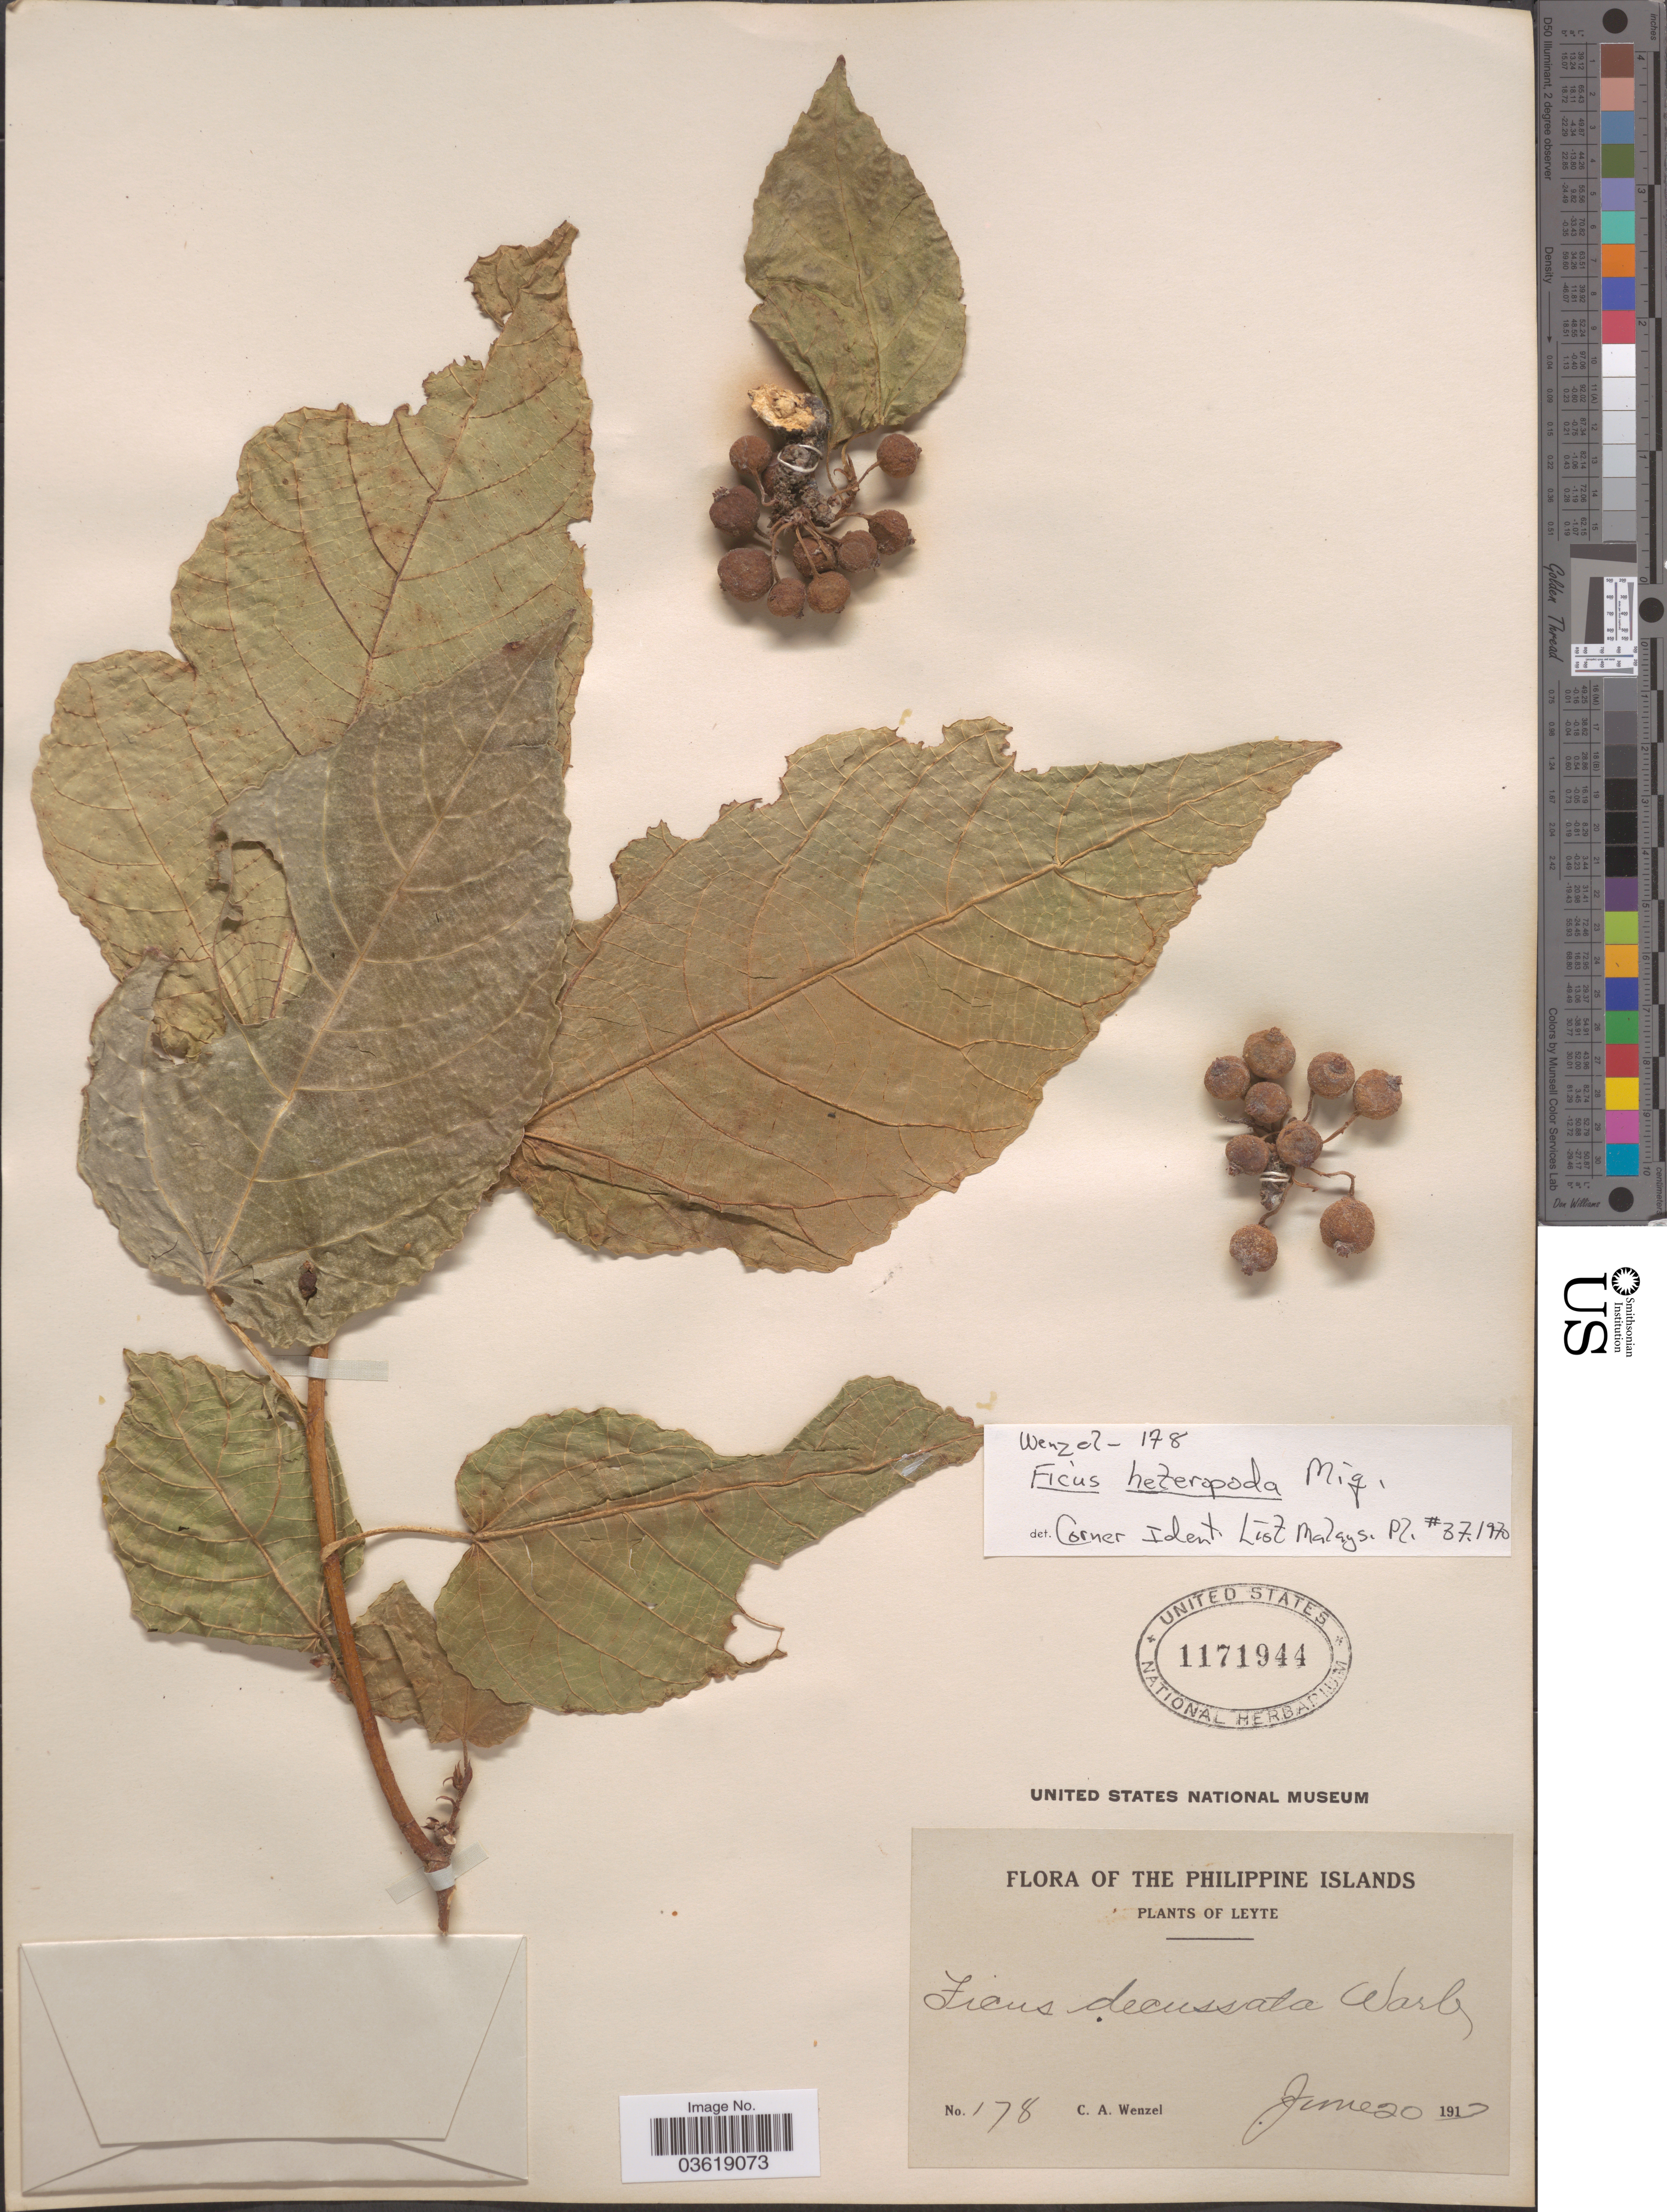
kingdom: Plantae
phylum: Tracheophyta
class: Magnoliopsida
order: Rosales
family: Moraceae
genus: Ficus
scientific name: Ficus heteropoda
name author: Miq.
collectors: C. Wenzel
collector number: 178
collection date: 1917-06-20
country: Philippines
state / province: Eastern Visayas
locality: The Philippine Islands. Leyte.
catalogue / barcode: US 1171944